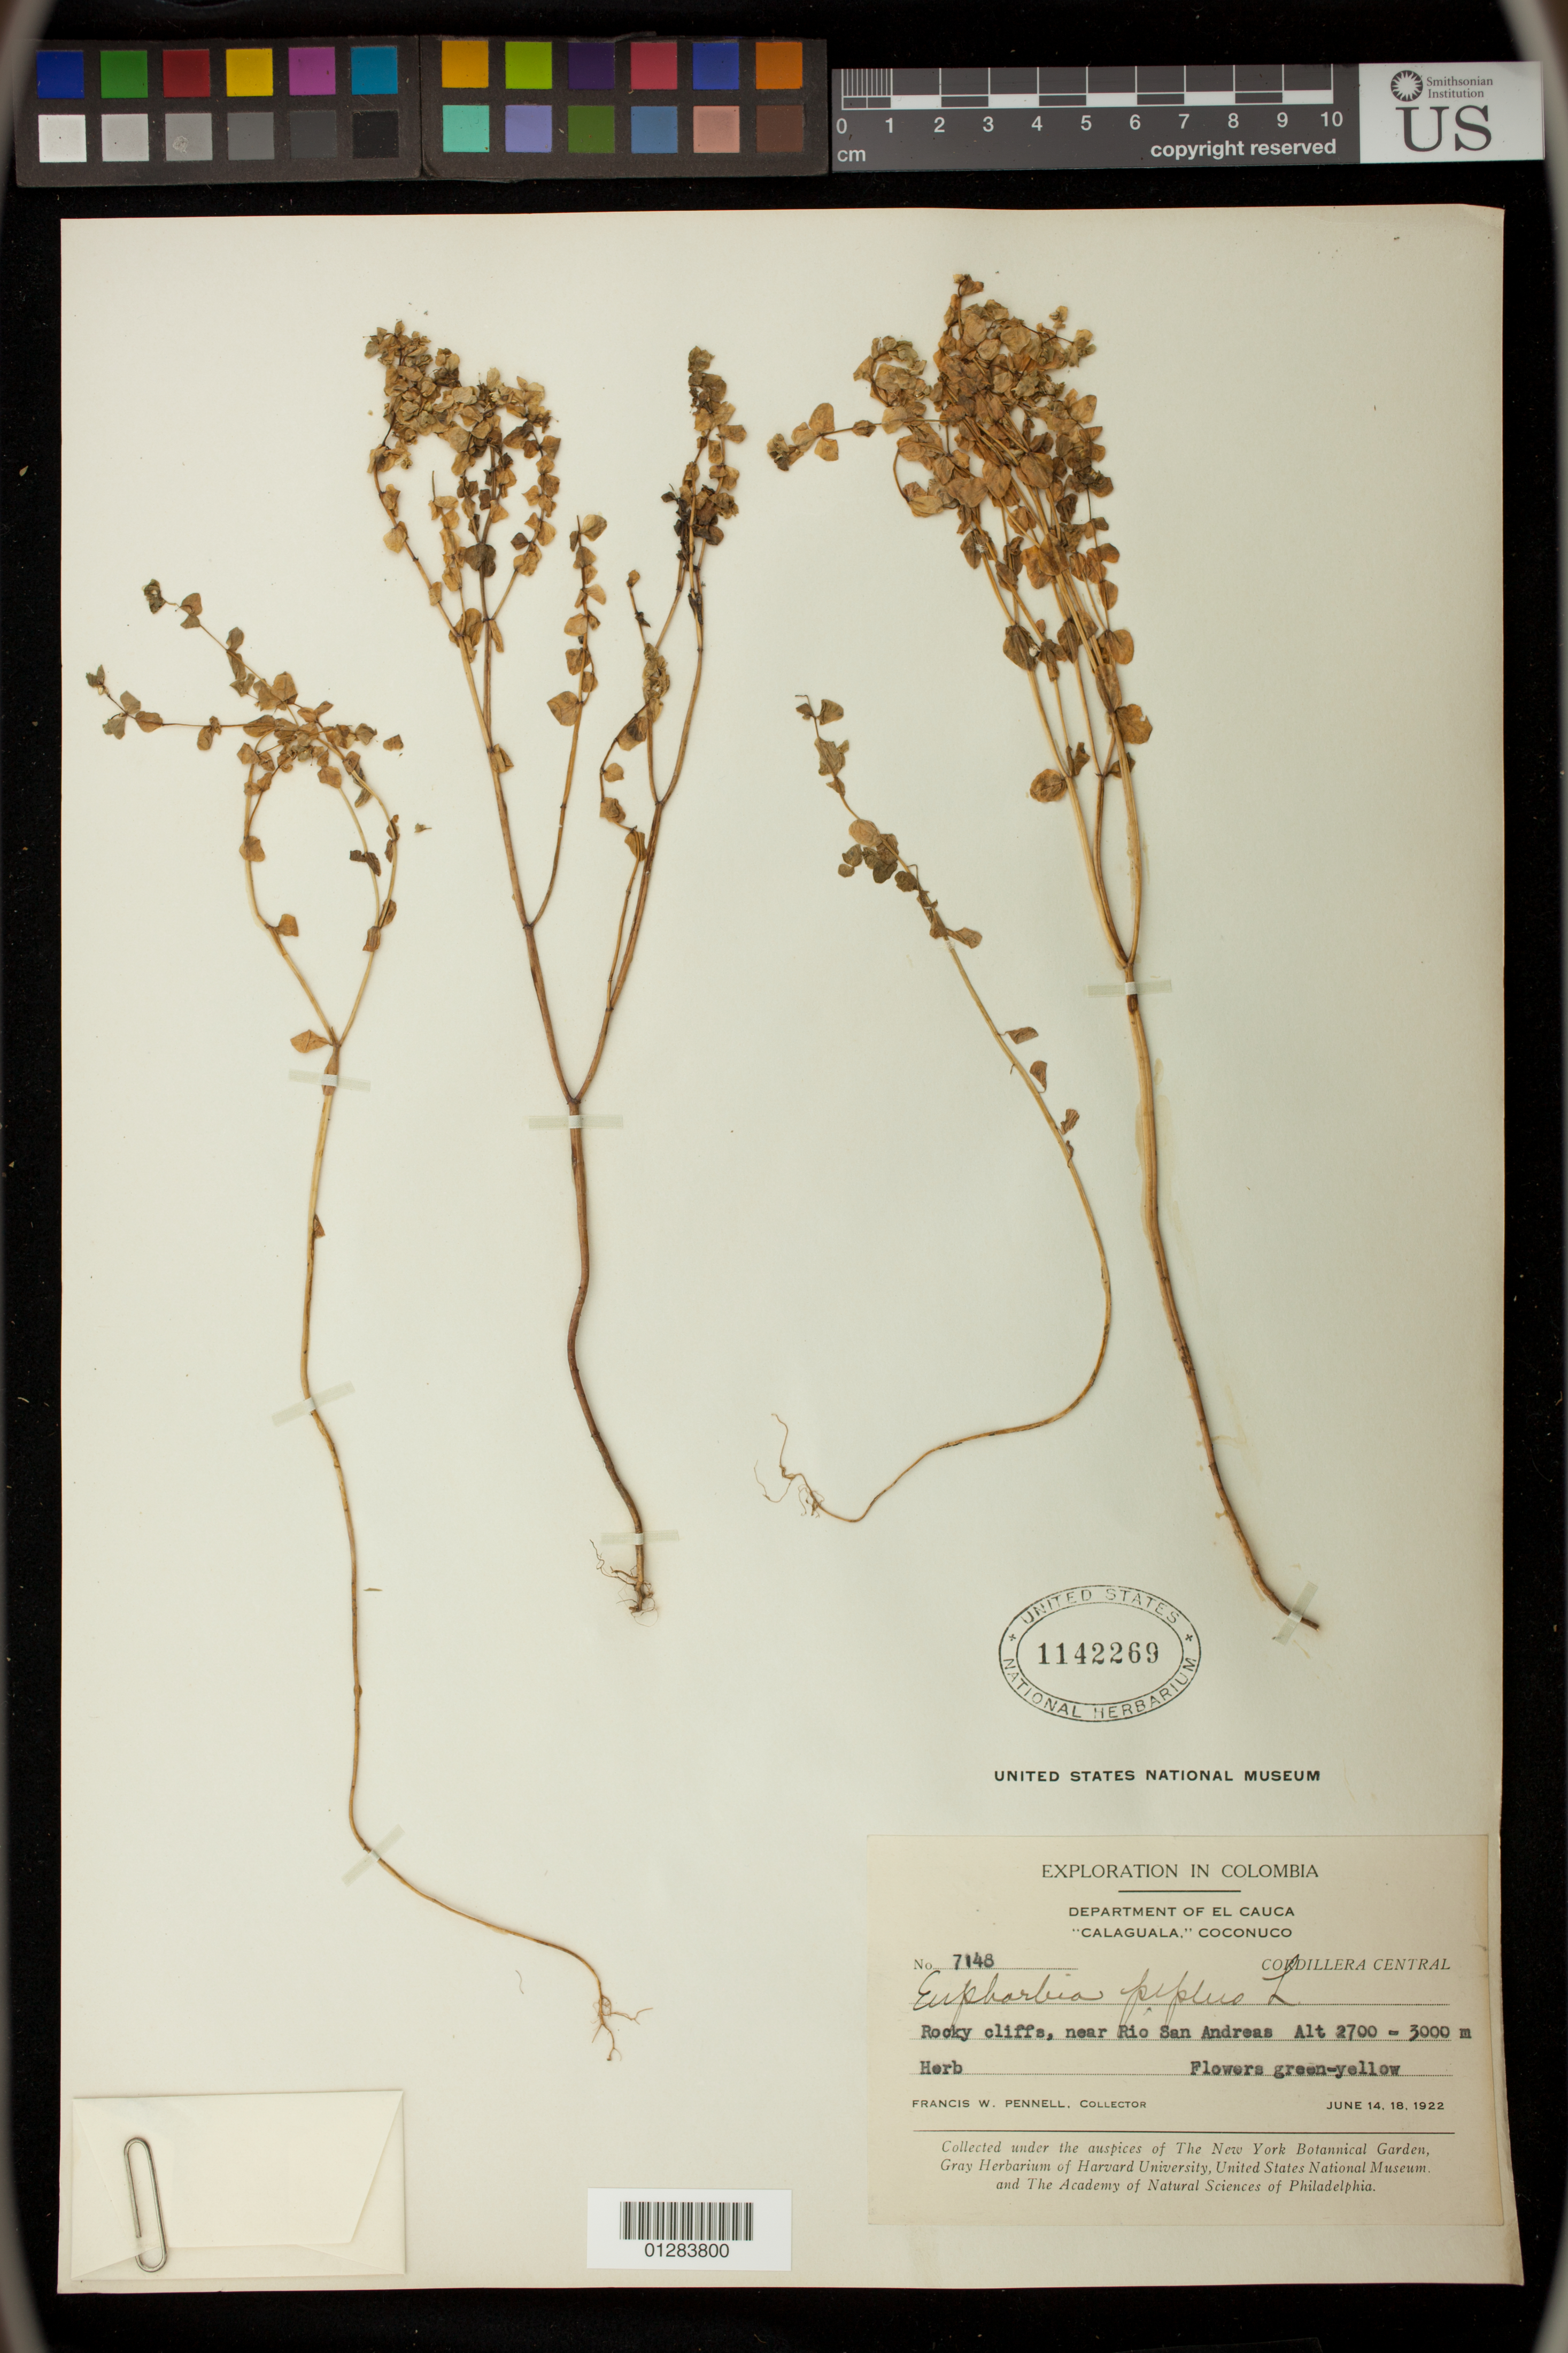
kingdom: Plantae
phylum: Tracheophyta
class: Magnoliopsida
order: Malpighiales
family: Euphorbiaceae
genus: Euphorbia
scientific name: Euphorbia peplus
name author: L.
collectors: F. W. Pennell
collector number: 7148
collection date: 1922-06-14,1922-06-18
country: Colombia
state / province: Cauca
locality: "Calaguala," Coconuco Cordillera Central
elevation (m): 2700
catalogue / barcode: US 1142269